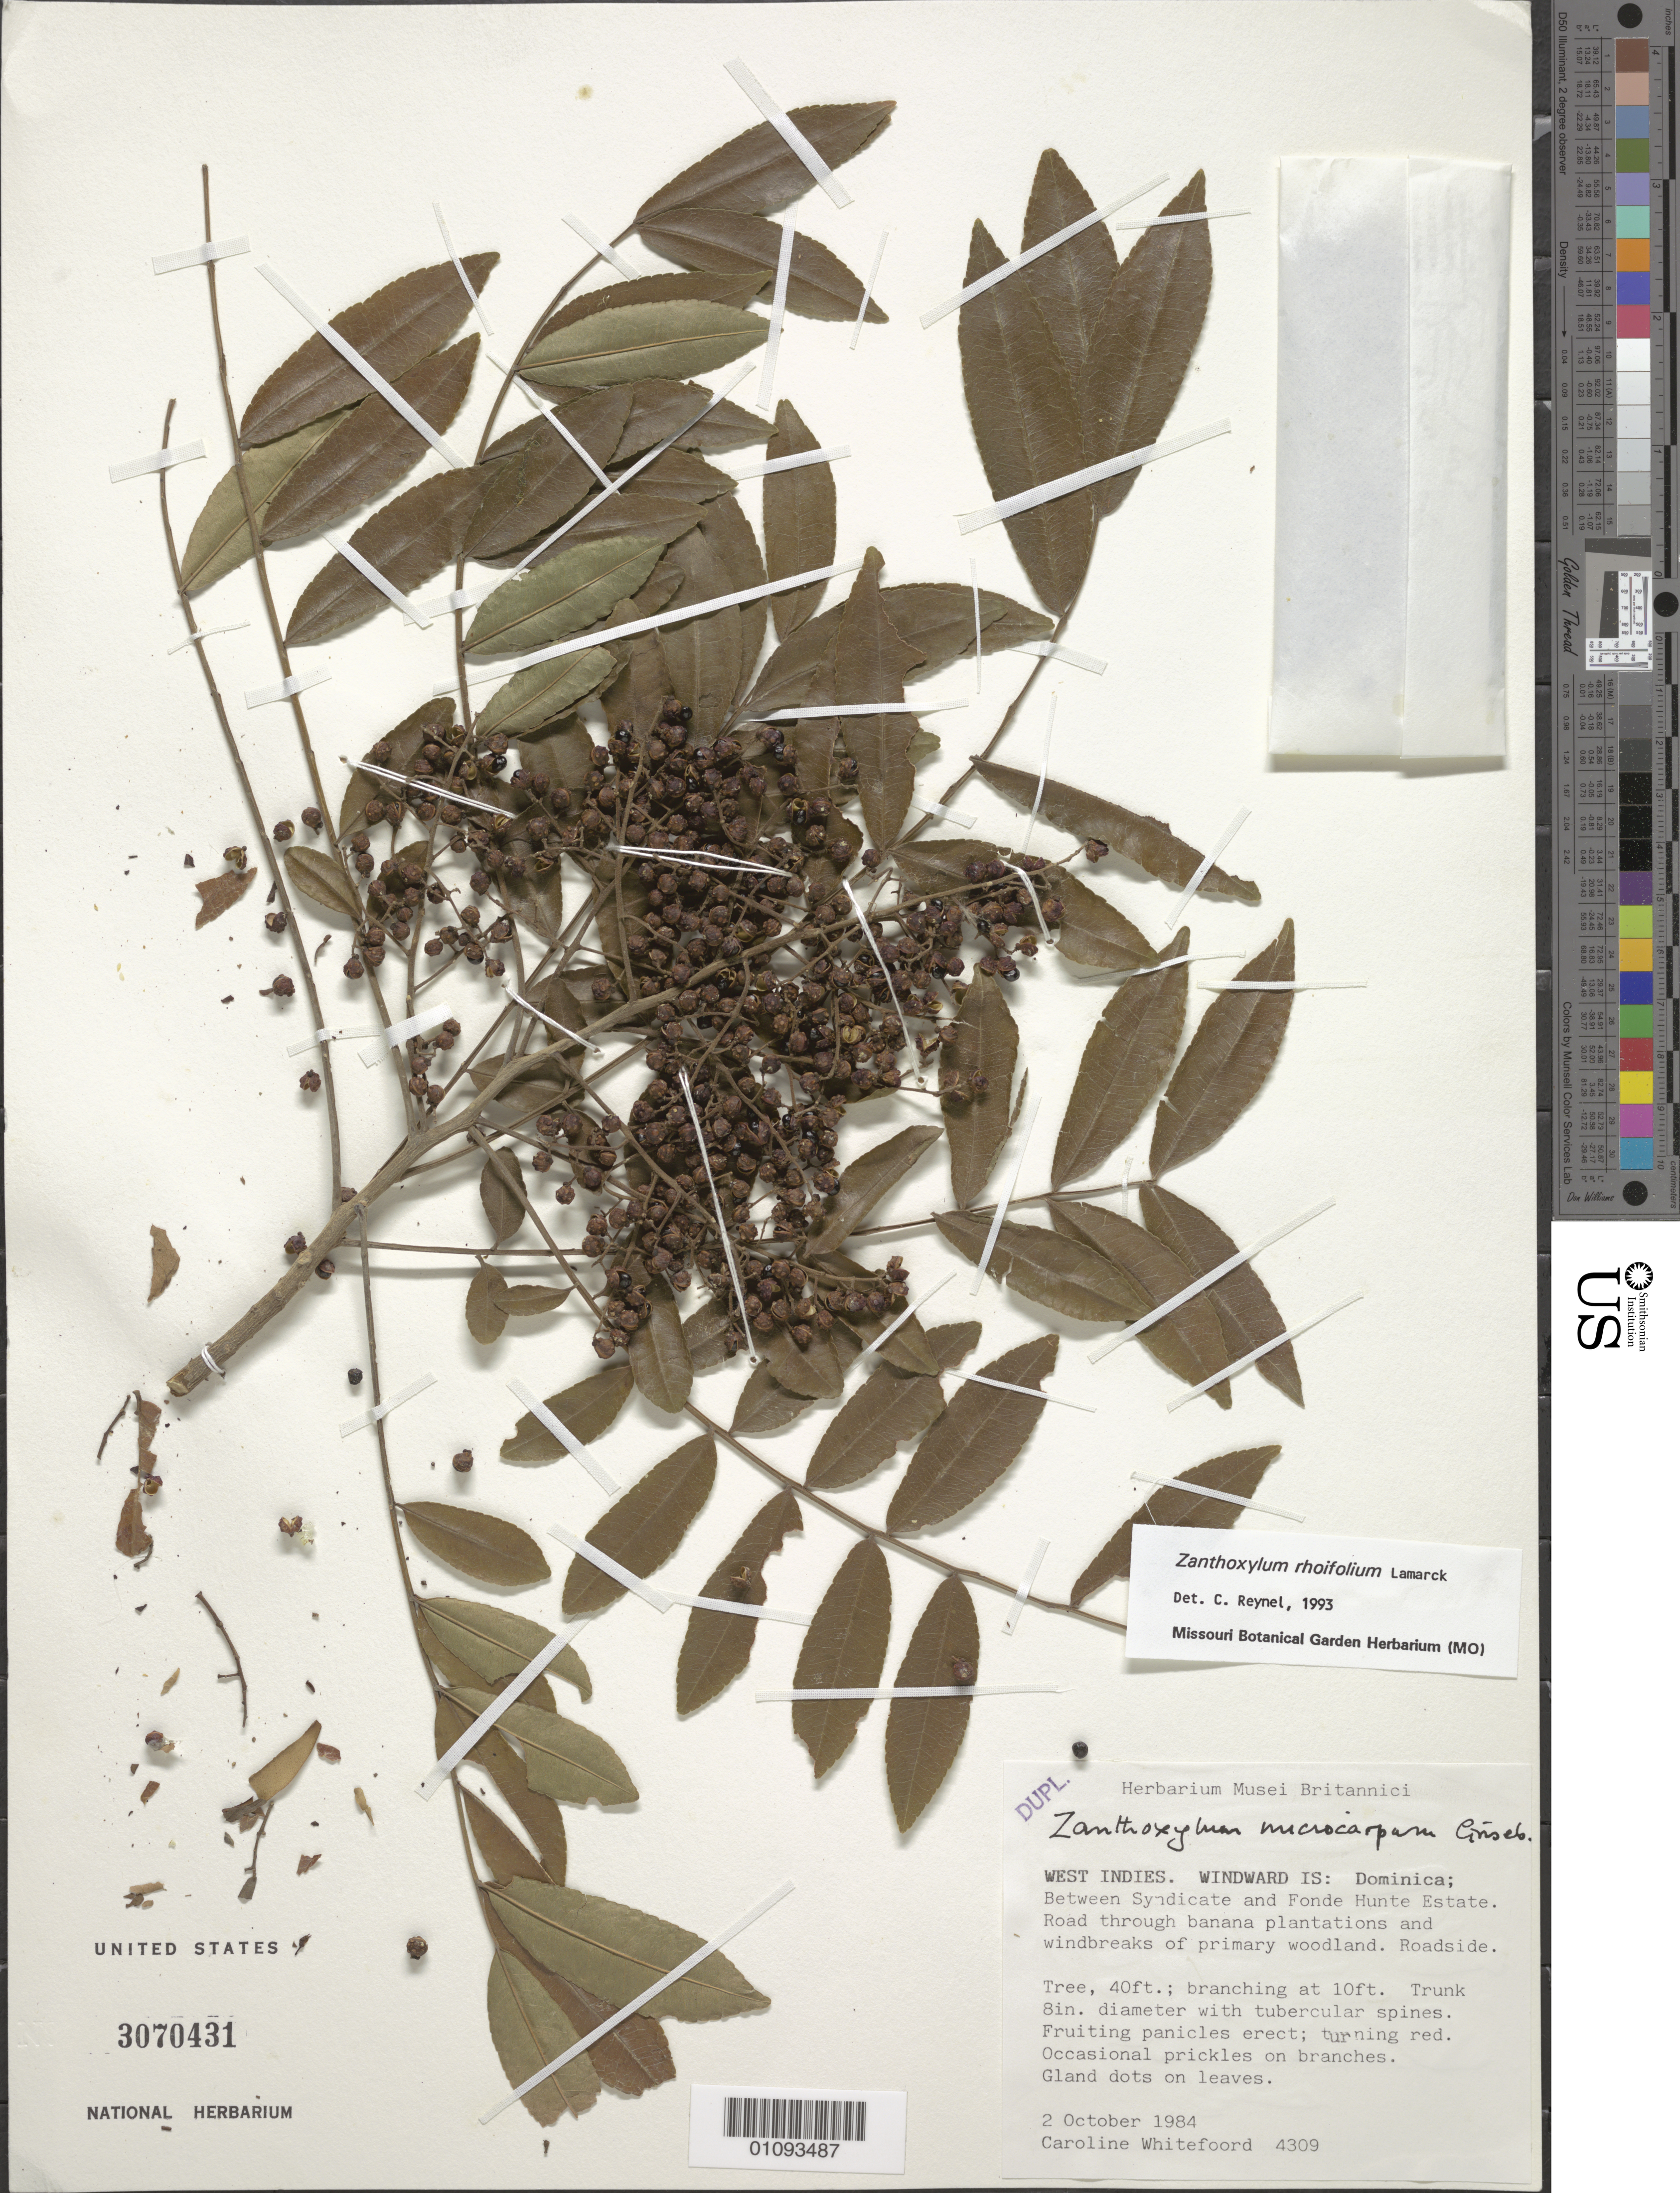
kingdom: Plantae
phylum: Tracheophyta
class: Magnoliopsida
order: Sapindales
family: Rutaceae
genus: Zanthoxylum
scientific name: Zanthoxylum rhoifolium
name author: Lam.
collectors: C. Whitefoord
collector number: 4309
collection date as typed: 02 Oct 1984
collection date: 1984-10-02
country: Dominica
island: Dominica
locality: Windward Island, between Syndicate and Fonde Hunte Estate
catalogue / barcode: US 3070431